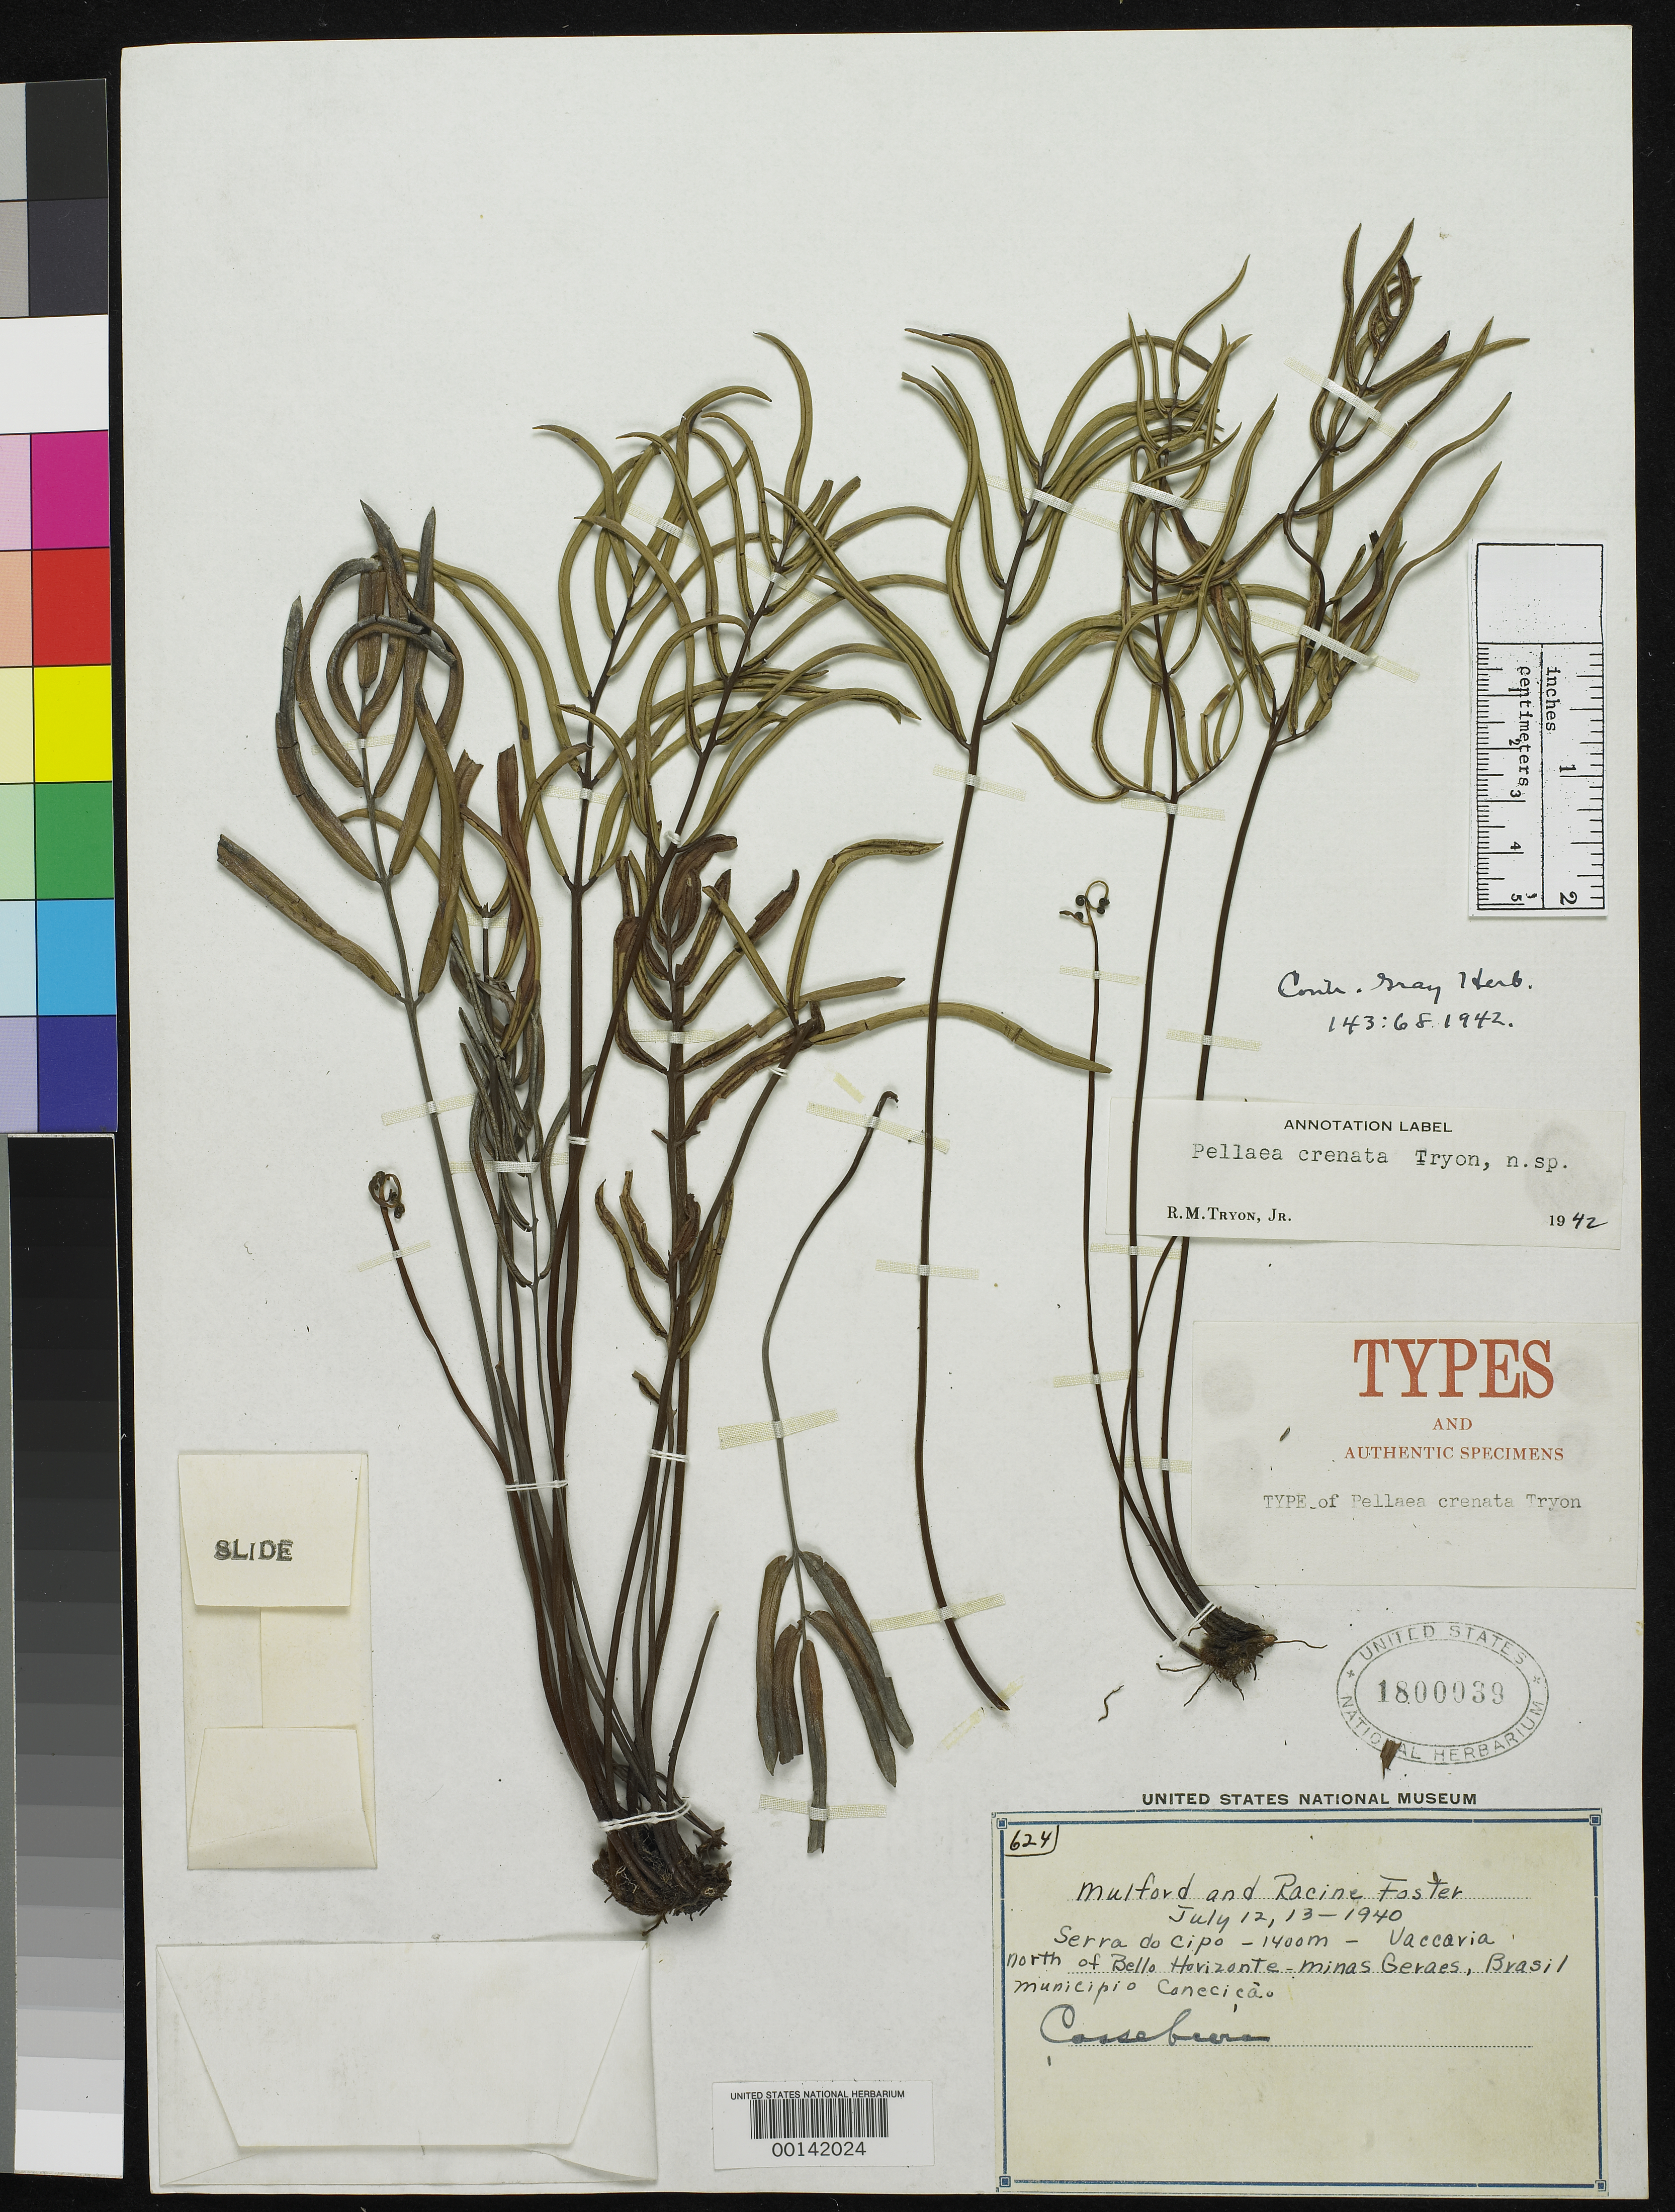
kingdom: Plantae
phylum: Tracheophyta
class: Polypodiopsida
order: Polypodiales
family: Pteridaceae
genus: Pellaea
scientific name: Pellaea crenata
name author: R.M. Tryon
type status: Holotype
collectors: M. B. Foster & R. Foster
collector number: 624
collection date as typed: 12 Jul 1940 to 13 Jul 1940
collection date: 1940-07-12/1940-07-13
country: Brazil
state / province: Minas Gerais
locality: Serro de Cipo, Vaccaria, N of Bello Horizonte.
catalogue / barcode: US 1800039